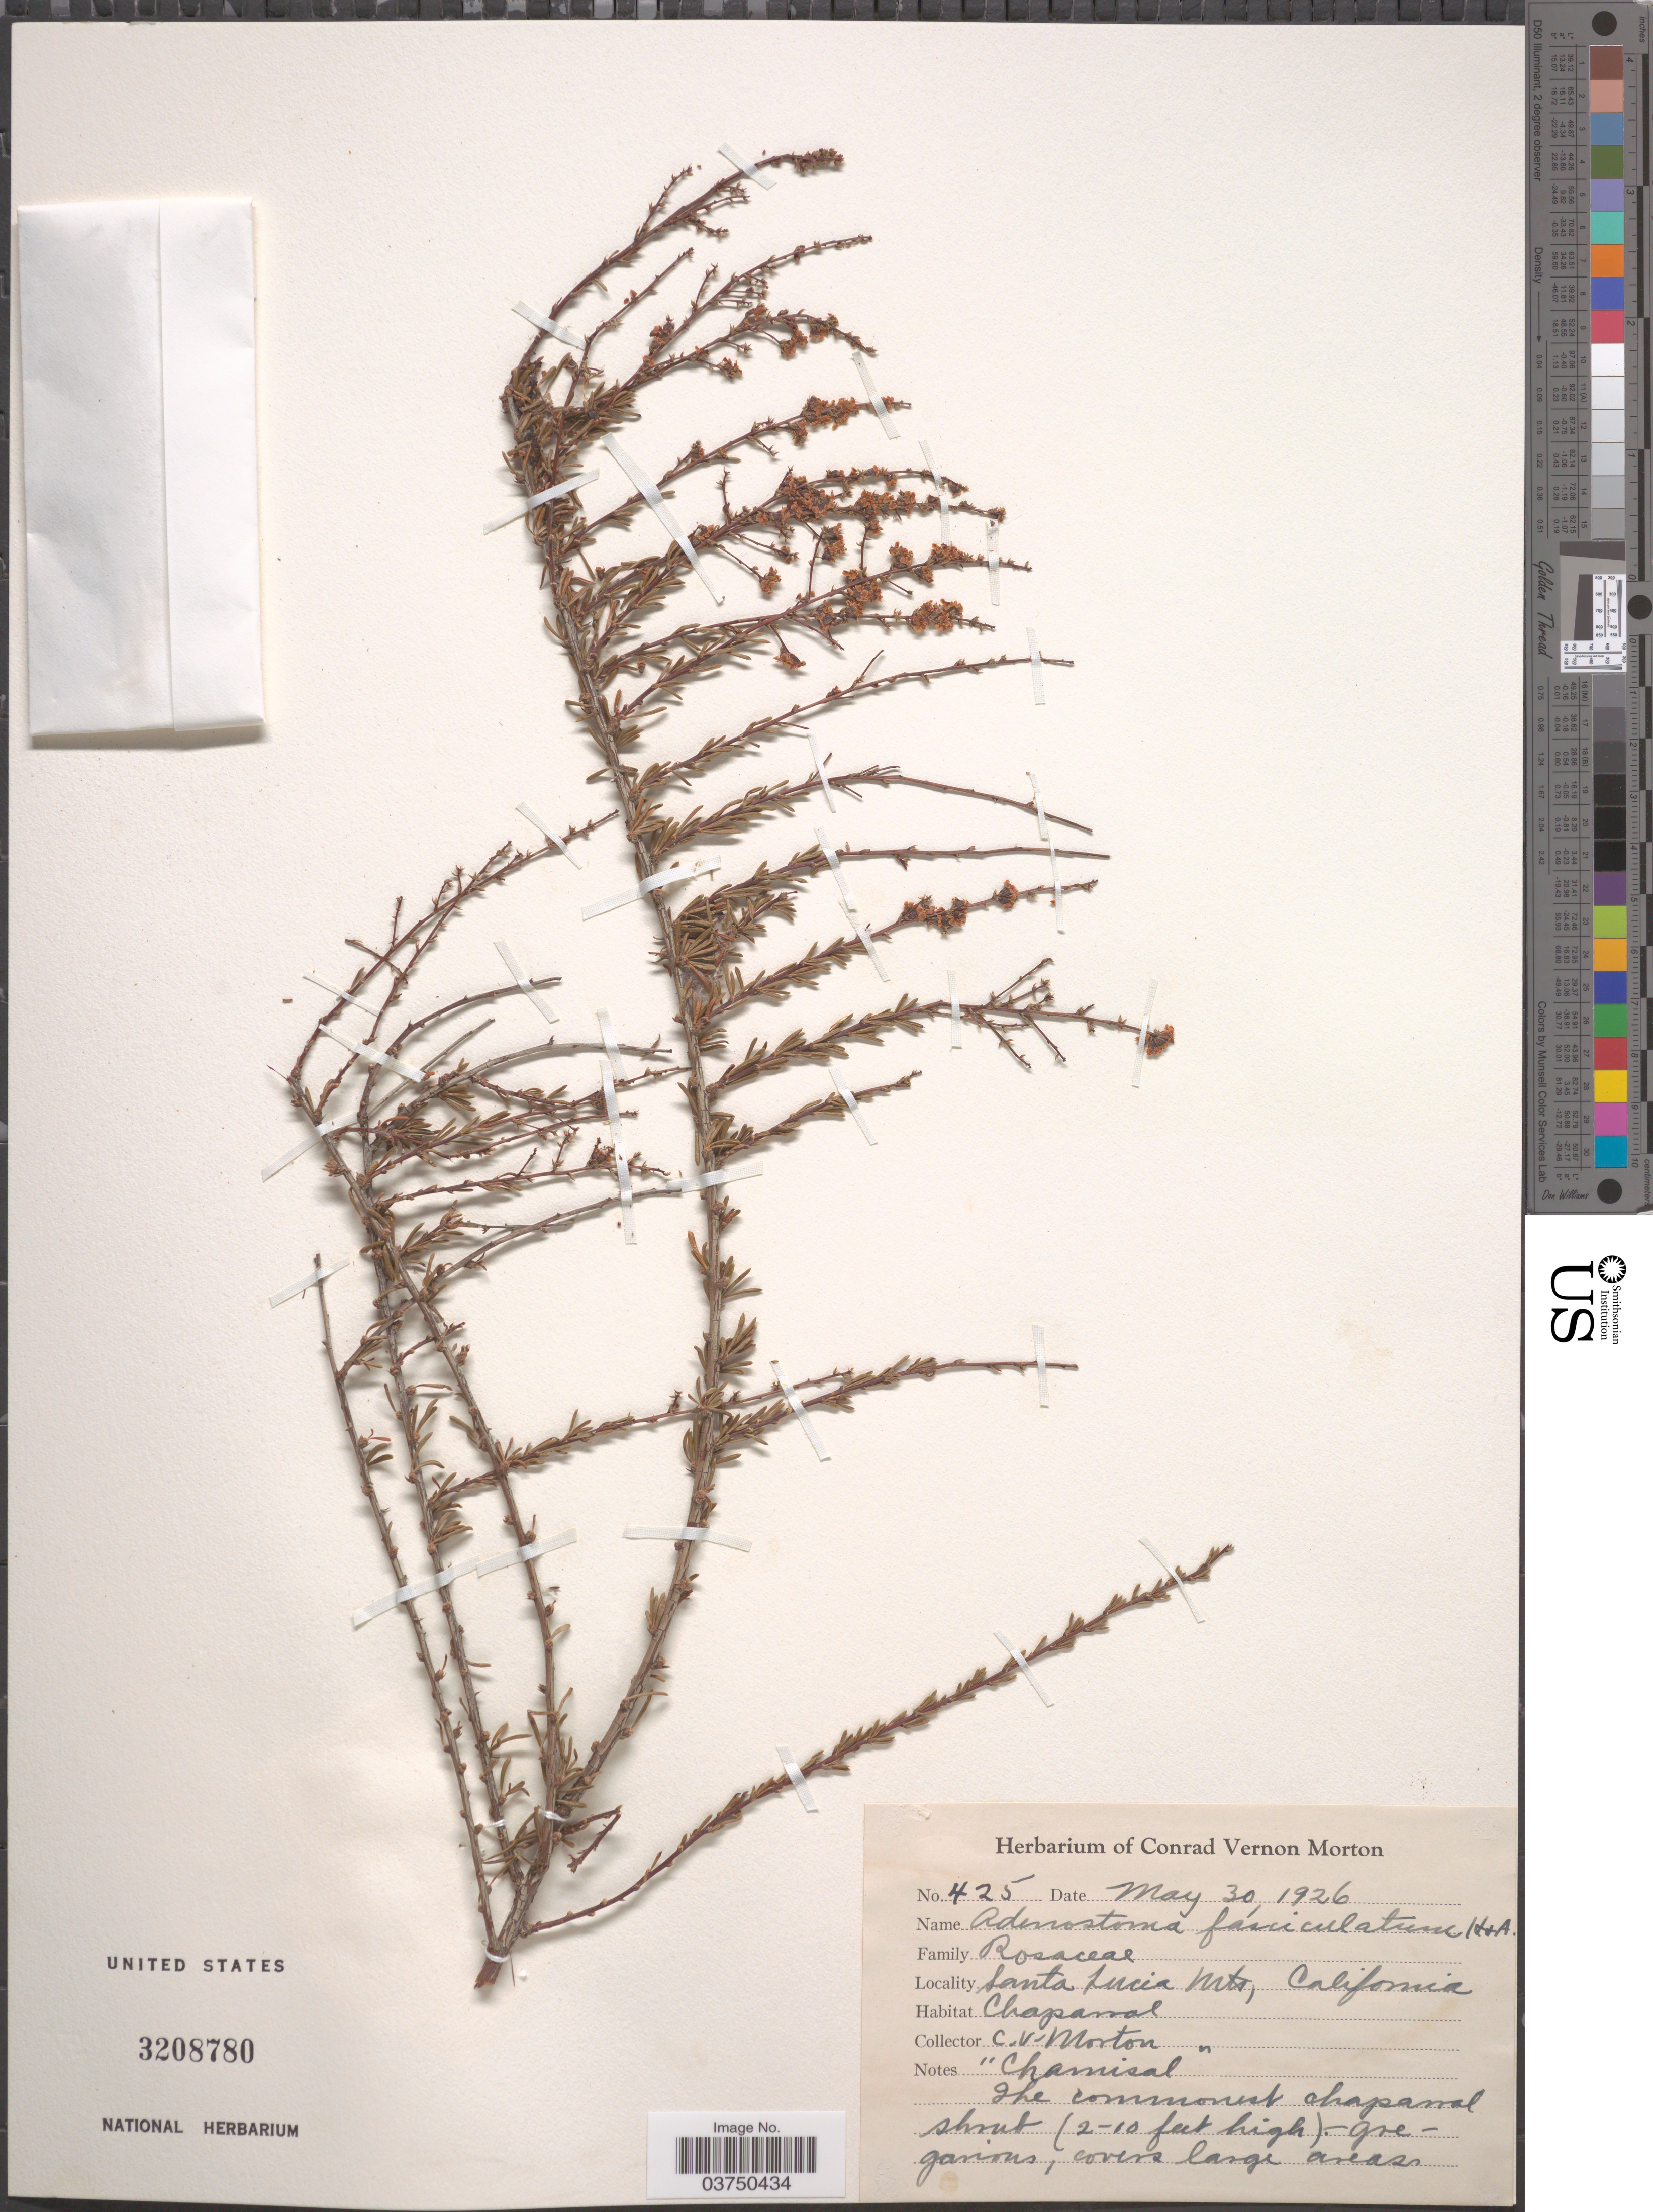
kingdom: Plantae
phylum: Tracheophyta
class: Magnoliopsida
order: Rosales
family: Rosaceae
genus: Adenostoma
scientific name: Adenostoma fasciculatum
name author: Hook. & Arn.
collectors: C. V. Morton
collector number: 425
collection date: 1926-05-30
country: United States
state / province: California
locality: Santa Lucia Mts.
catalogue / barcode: US 3208780